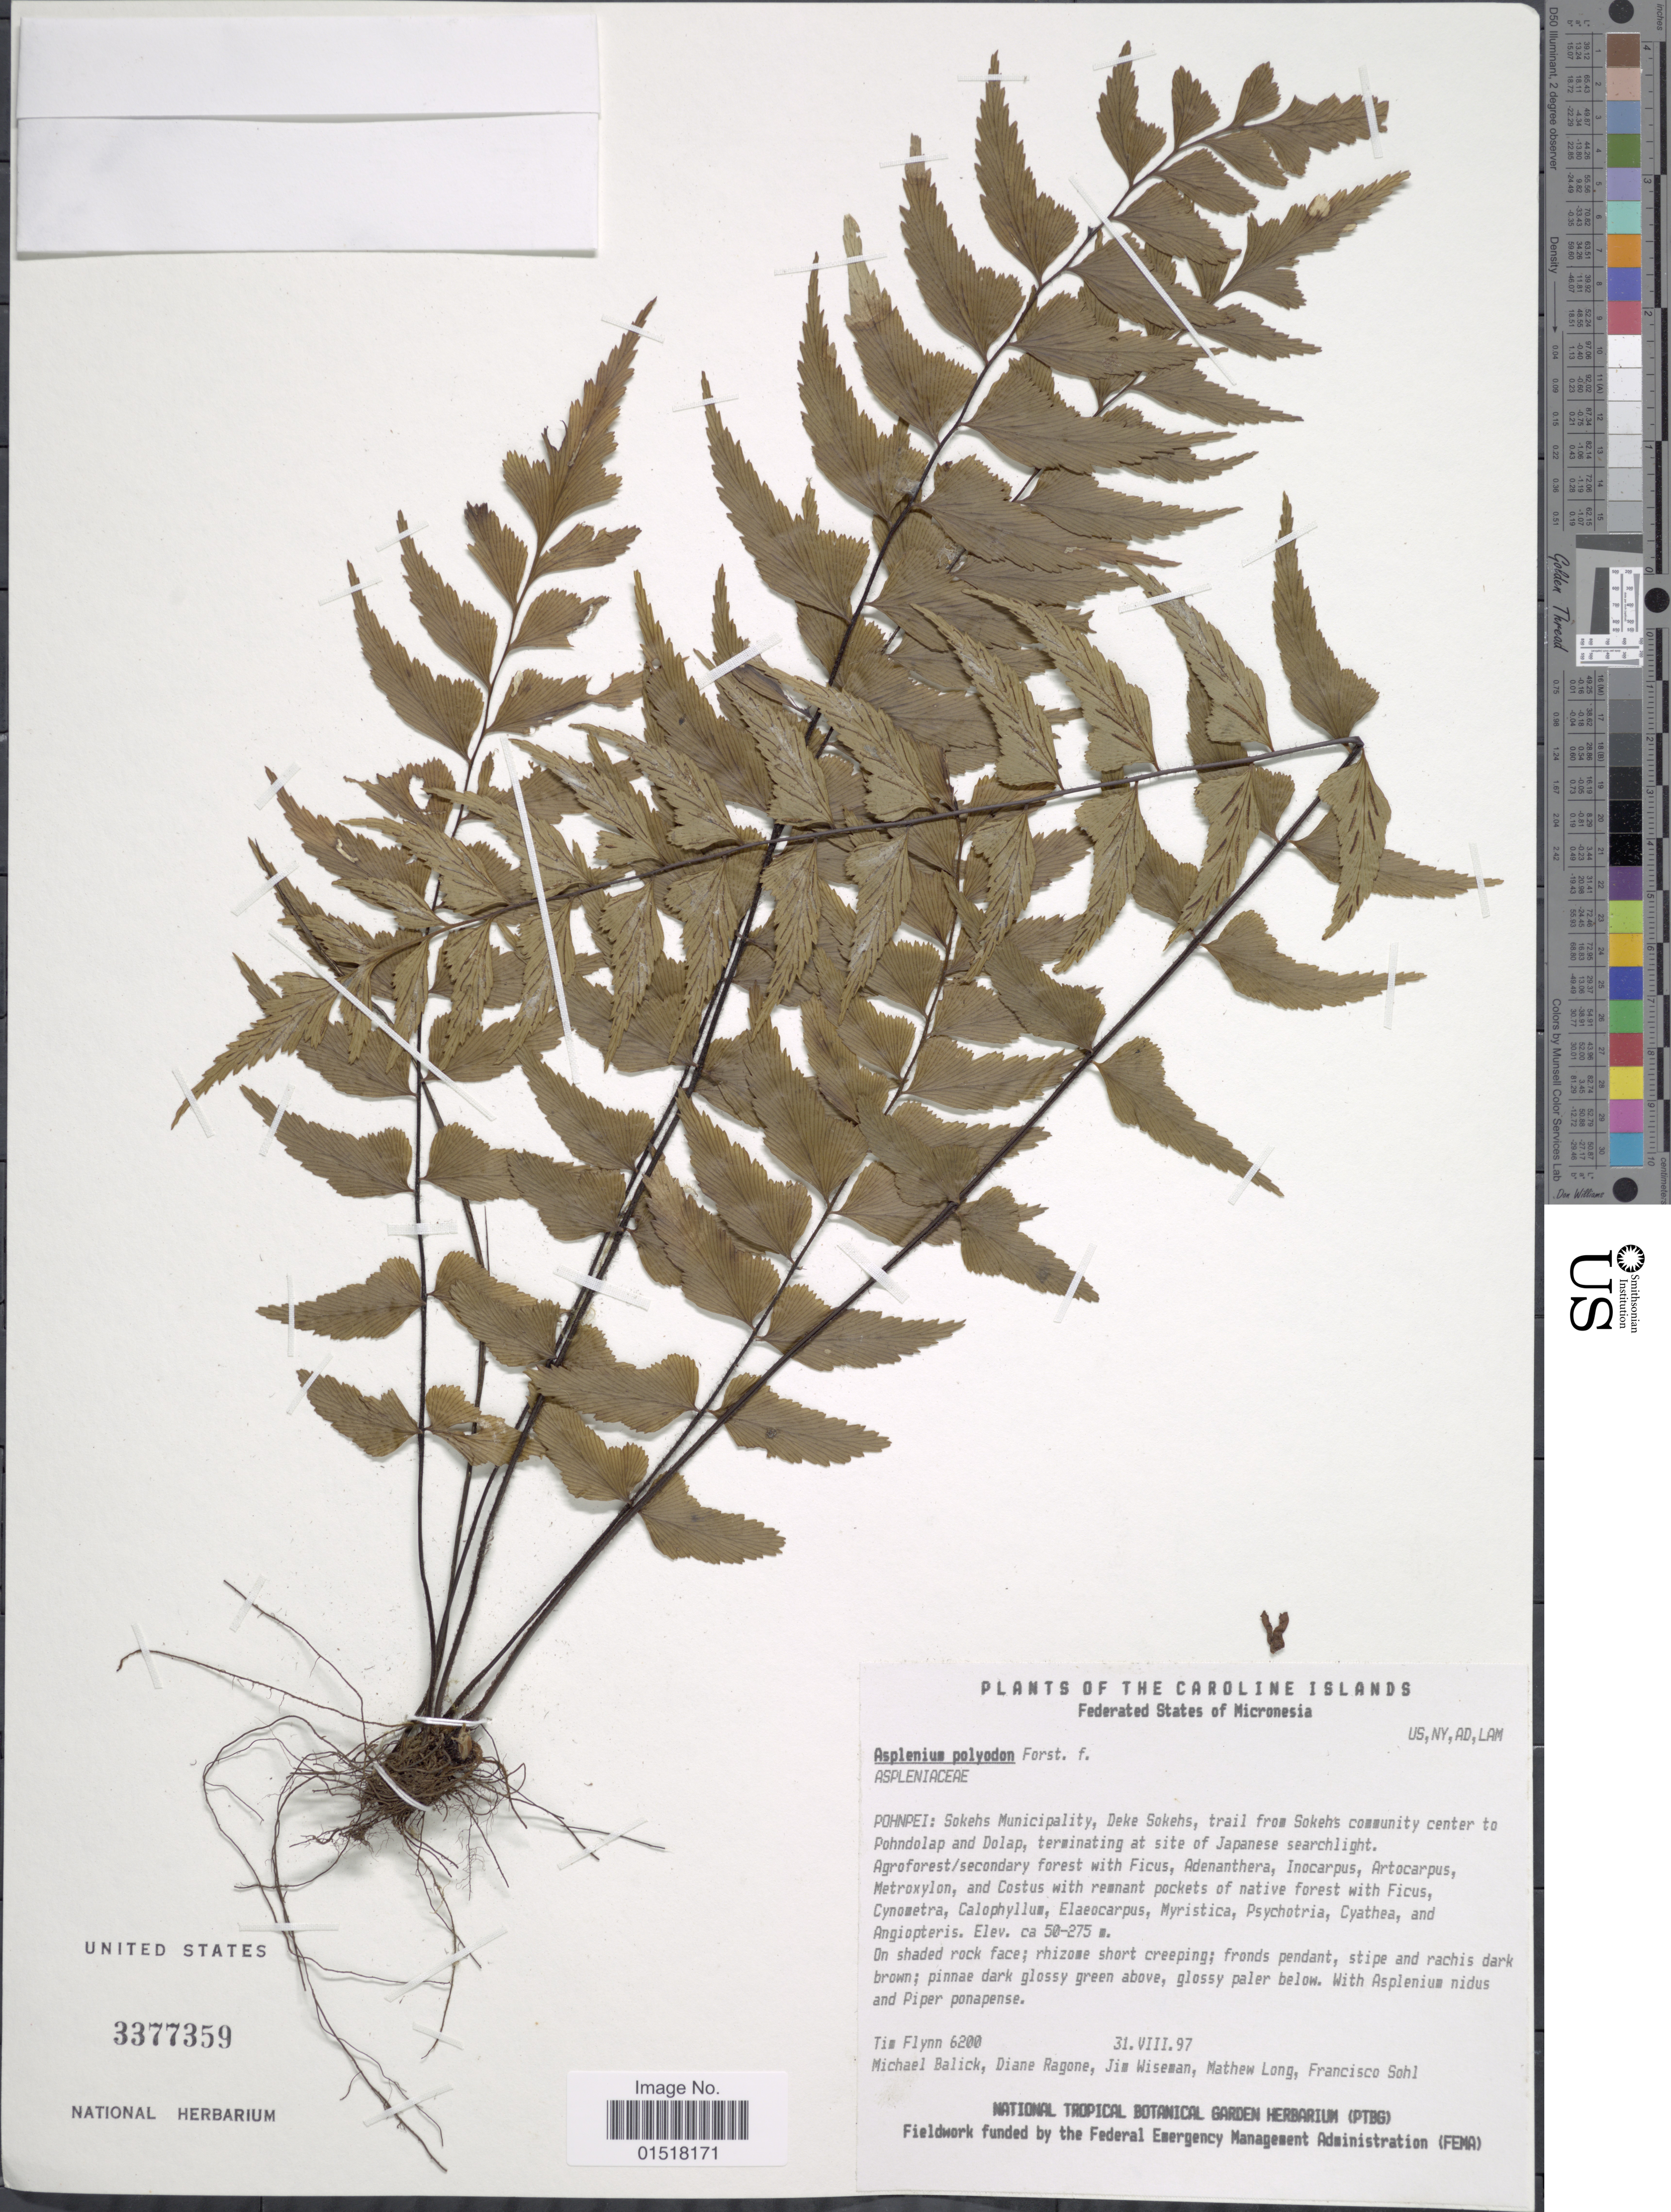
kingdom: Plantae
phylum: Tracheophyta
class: Polypodiopsida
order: Polypodiales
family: Aspleniaceae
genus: Asplenium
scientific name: Asplenium polyodon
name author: G. Forst.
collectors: T. Flynn, M. J. Balick, D. Ragone, J. Wiseman & et al.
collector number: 6200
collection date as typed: Transcribed d/m/y: 31/8/97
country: Micronesia, Federated States of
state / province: Pohnpei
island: Pohnpei [Ponape]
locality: Caroline Islands. Pohnpei: Sokehs Municipality, Deke Sokehs, trail from Sokeh's community center to Pohndolap and Dolap, terminating at site of Japanese searchlight.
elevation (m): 50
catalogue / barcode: US 3377359